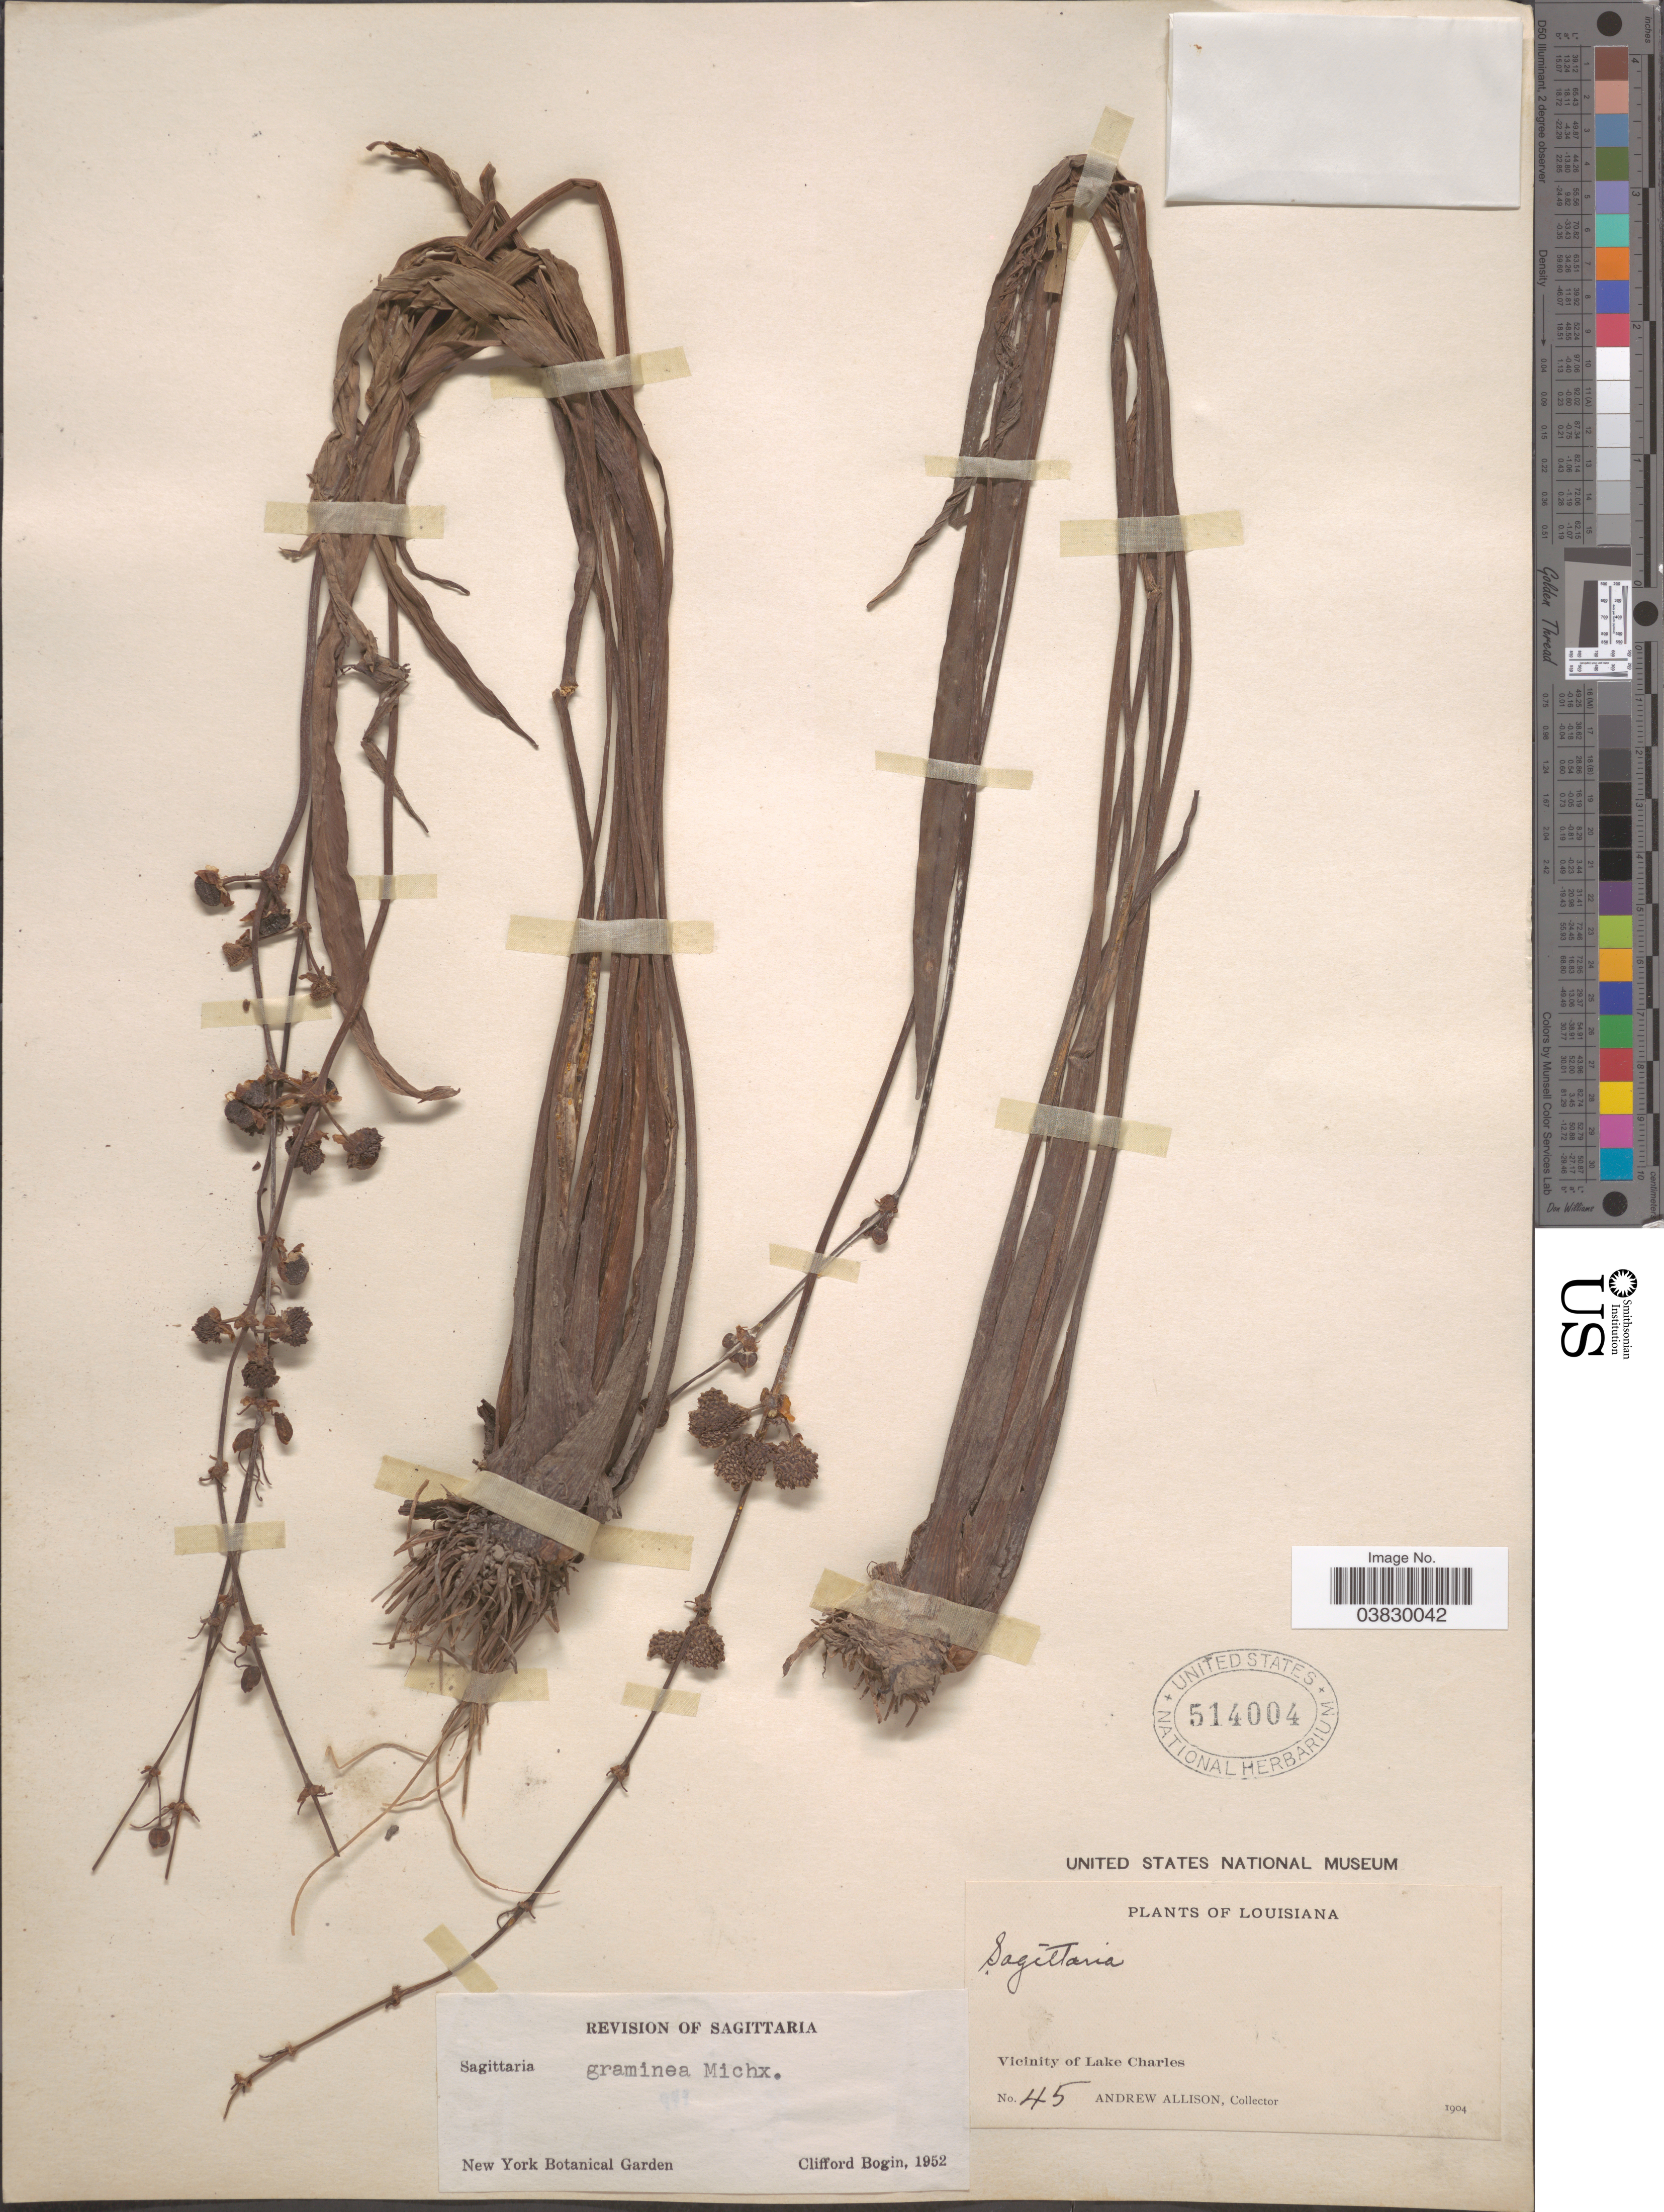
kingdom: Plantae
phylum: Tracheophyta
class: Liliopsida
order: Alismatales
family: Alismataceae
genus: Sagittaria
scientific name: Sagittaria graminea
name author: Michx.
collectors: A. Allison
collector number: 45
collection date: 1904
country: United States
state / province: Louisiana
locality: Vicinity of Lake Charles.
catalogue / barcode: US 514004